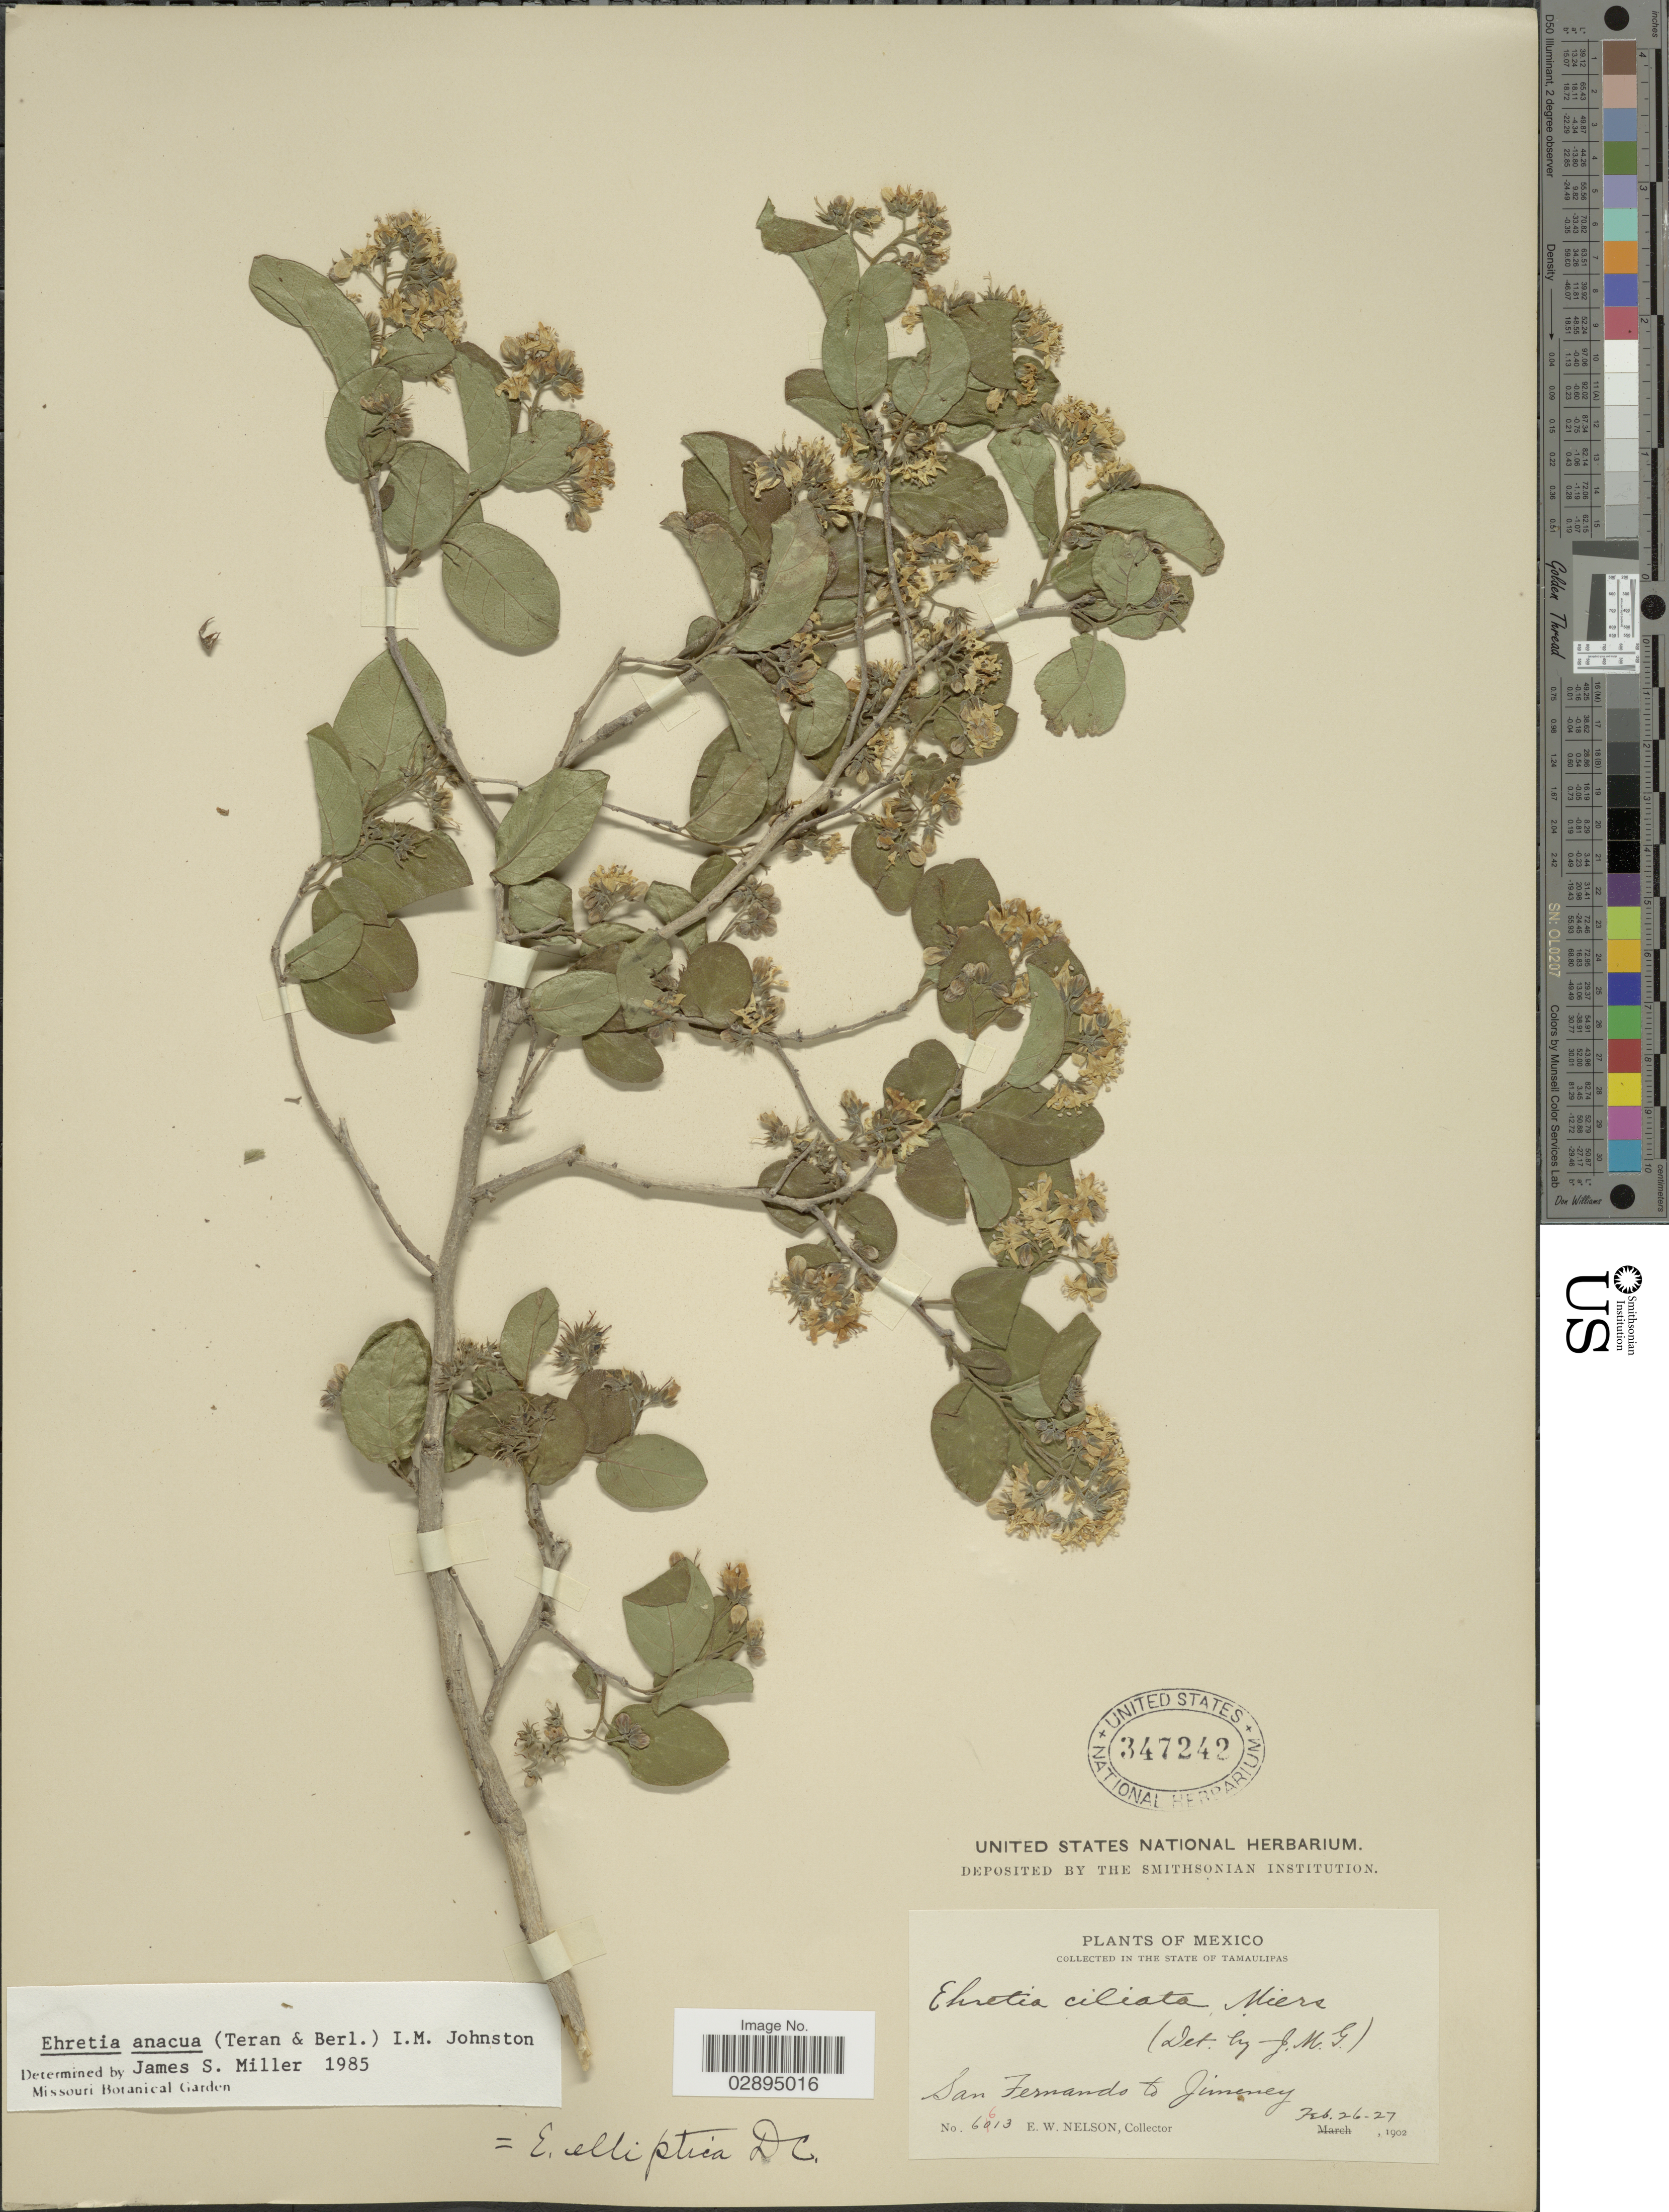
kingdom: Plantae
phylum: Tracheophyta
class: Magnoliopsida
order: Boraginales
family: Ehretiaceae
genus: Ehretia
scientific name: Ehretia anacua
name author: (Terán & Berland.) I.M. Johnst.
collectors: E. W. Nelson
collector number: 6613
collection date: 1902-02-26/1902-02-27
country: Mexico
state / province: Tamaulipas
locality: San Fernando to Jimenez.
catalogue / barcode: US 347242